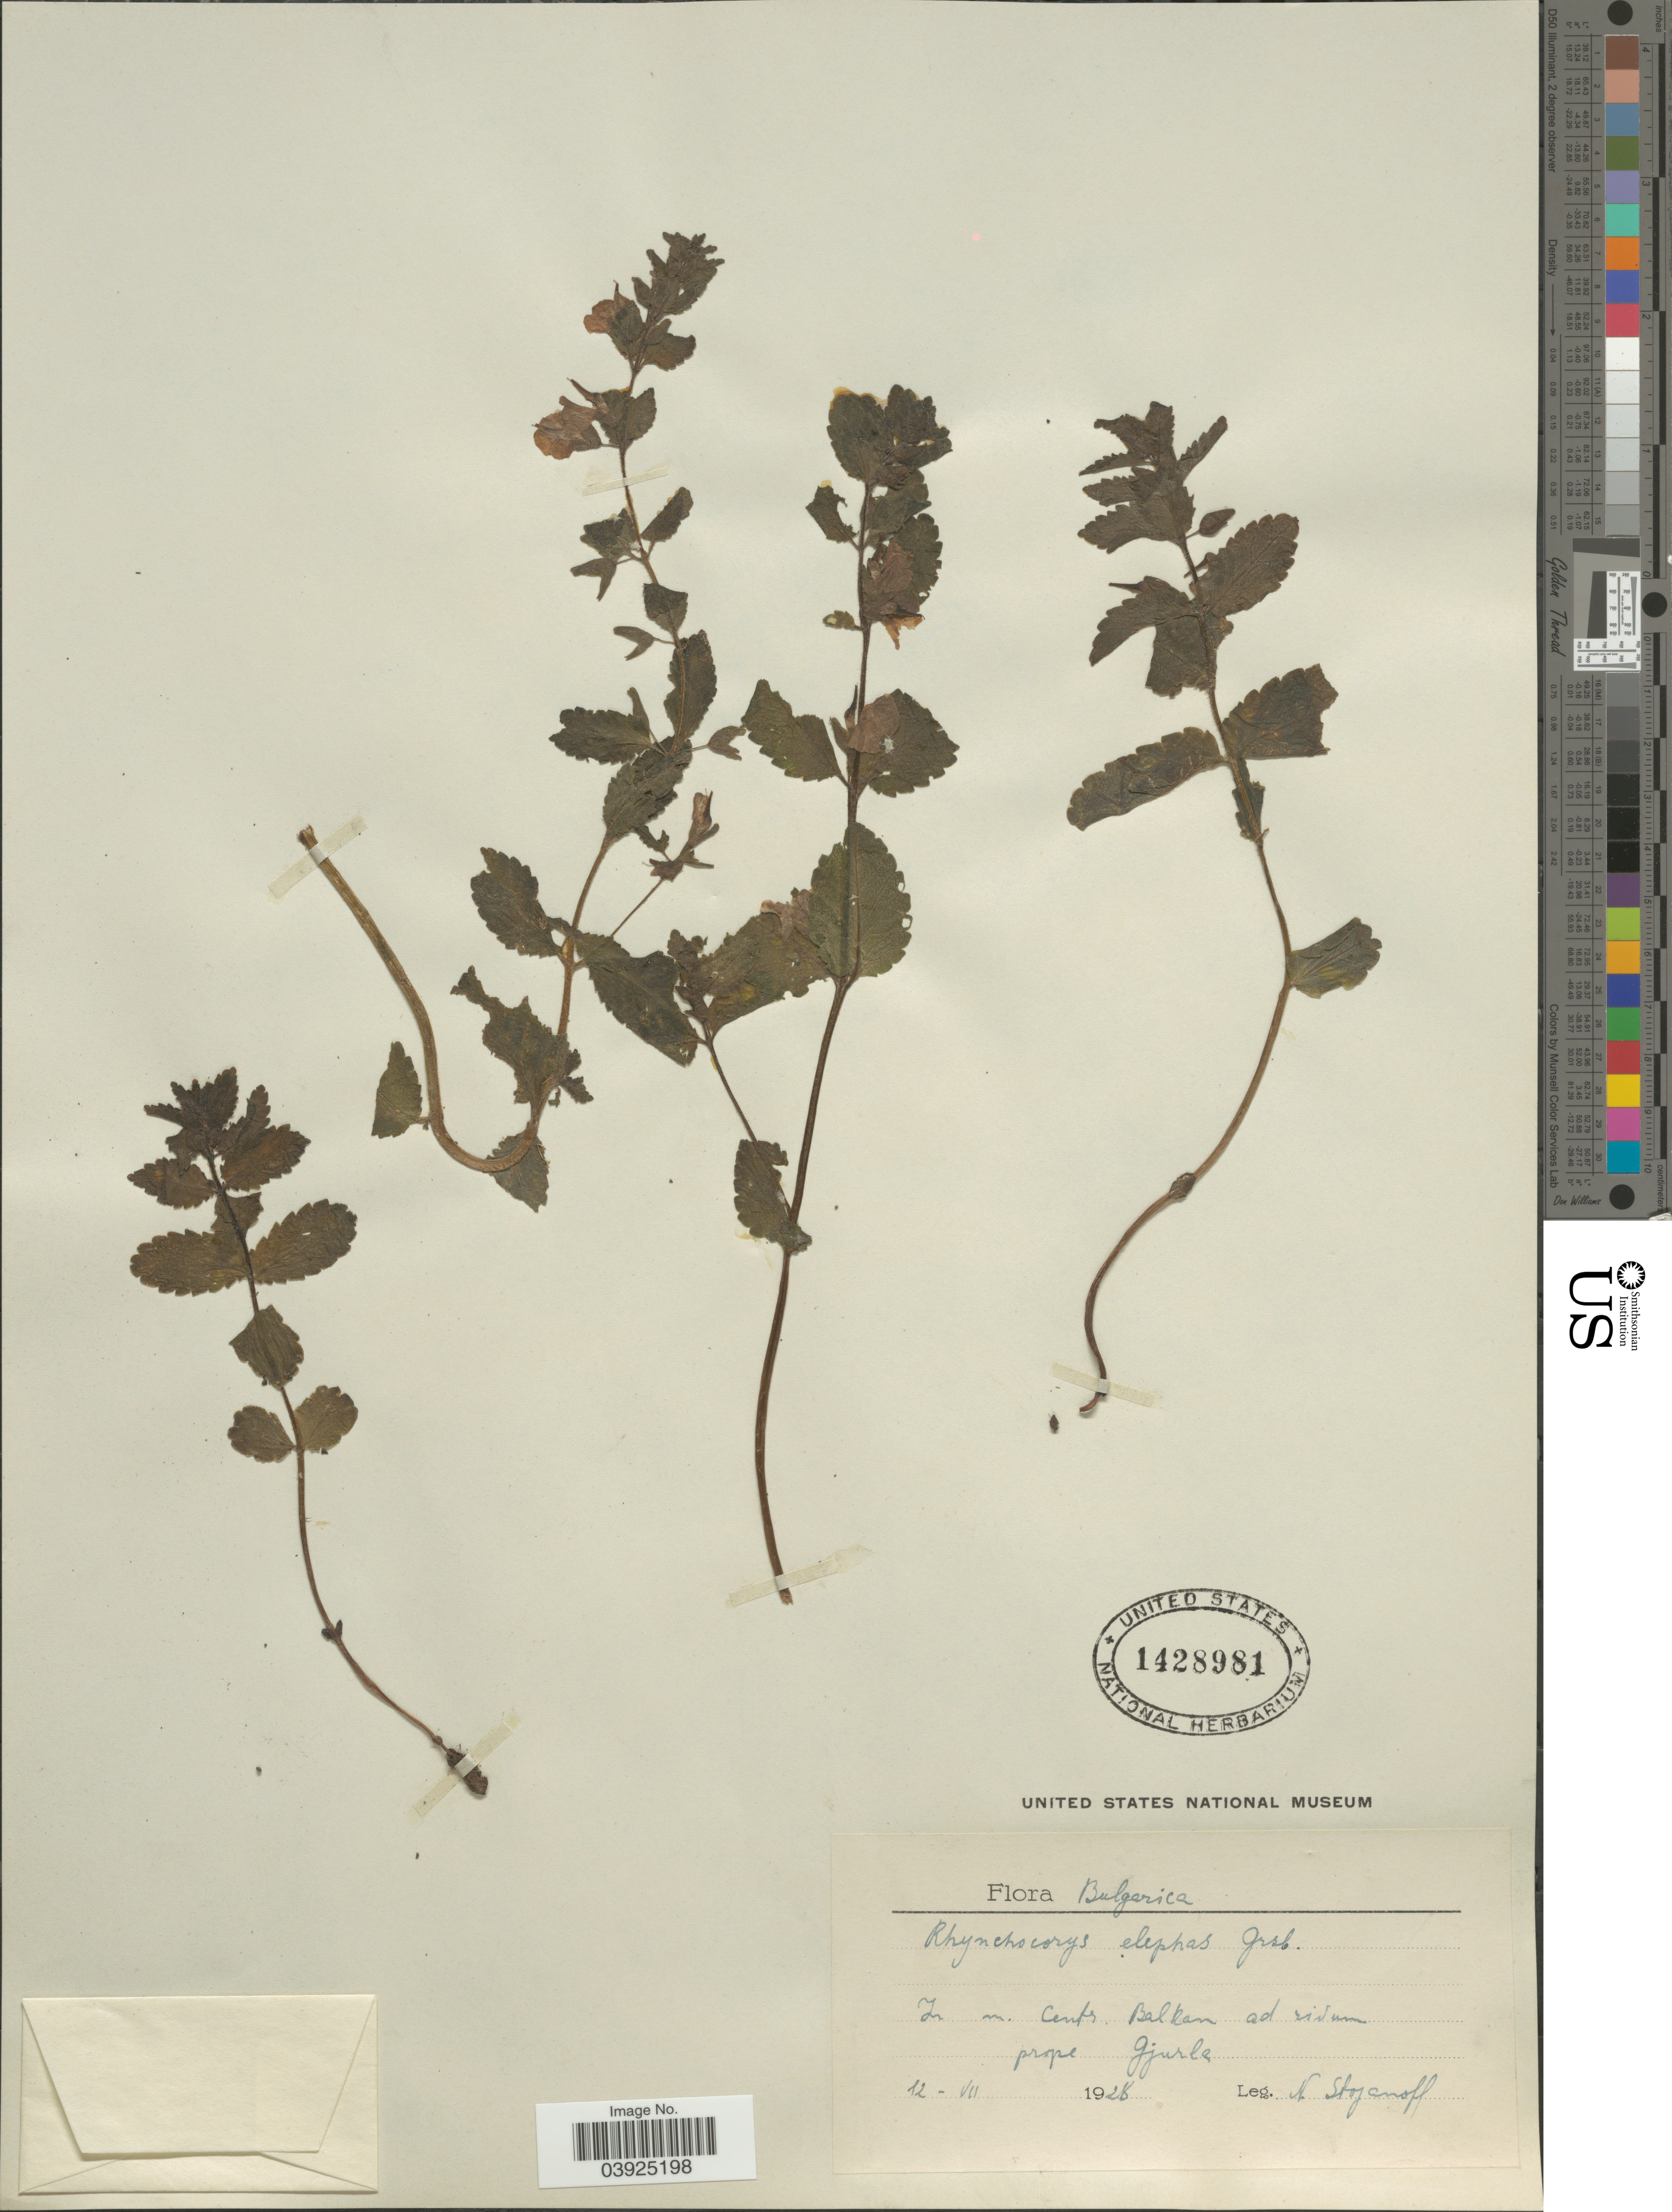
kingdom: Plantae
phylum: Tracheophyta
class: Magnoliopsida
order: Lamiales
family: Orobanchaceae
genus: Rhynchocorys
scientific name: Rhynchocorys elephas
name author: (L.) Griseb.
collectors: N. Stojanoff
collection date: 1928-07-12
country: Bulgaria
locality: In m. [interpreted] Centr. Balkan ad rivum prope Gjurle.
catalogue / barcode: US 1428981